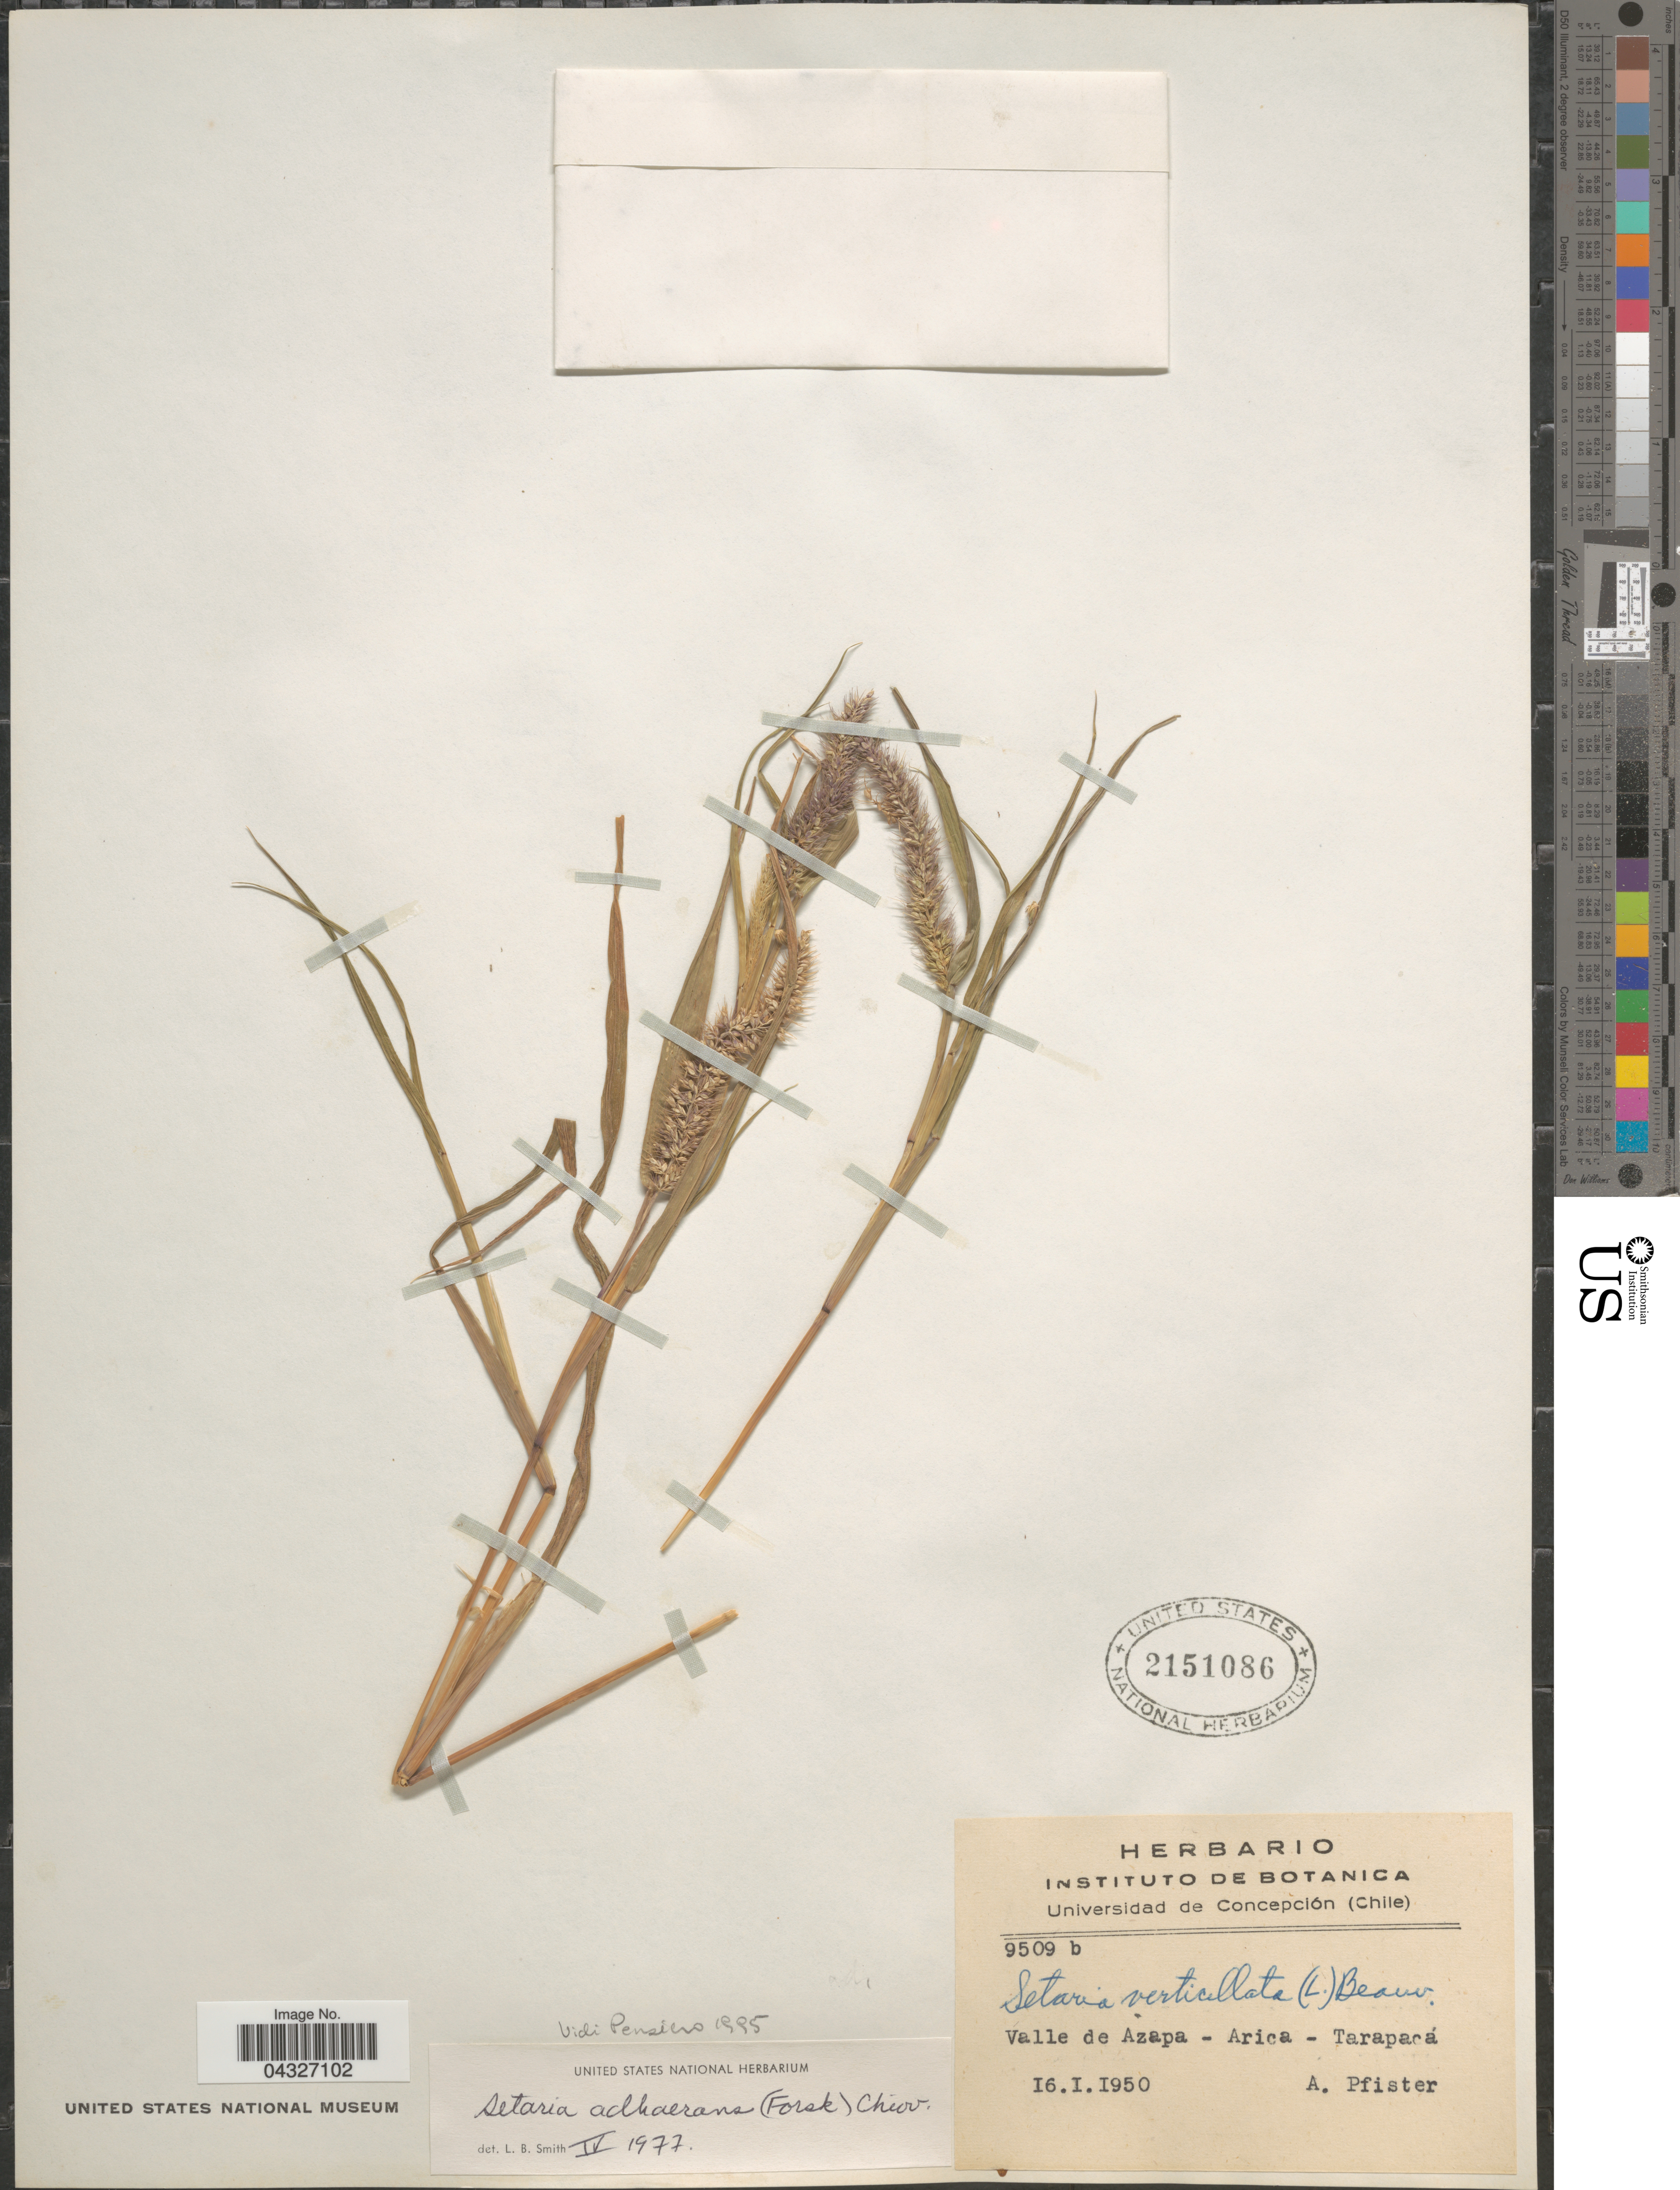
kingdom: Plantae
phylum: Tracheophyta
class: Liliopsida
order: Poales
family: Poaceae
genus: Setaria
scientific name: Setaria adhaerens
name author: (Forssk.) Chiov.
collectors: A. Pfister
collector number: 9509b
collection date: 1950-01-16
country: Chile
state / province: Tarapacá (I)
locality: Valle de Azapa - Arica.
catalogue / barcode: US 2151086